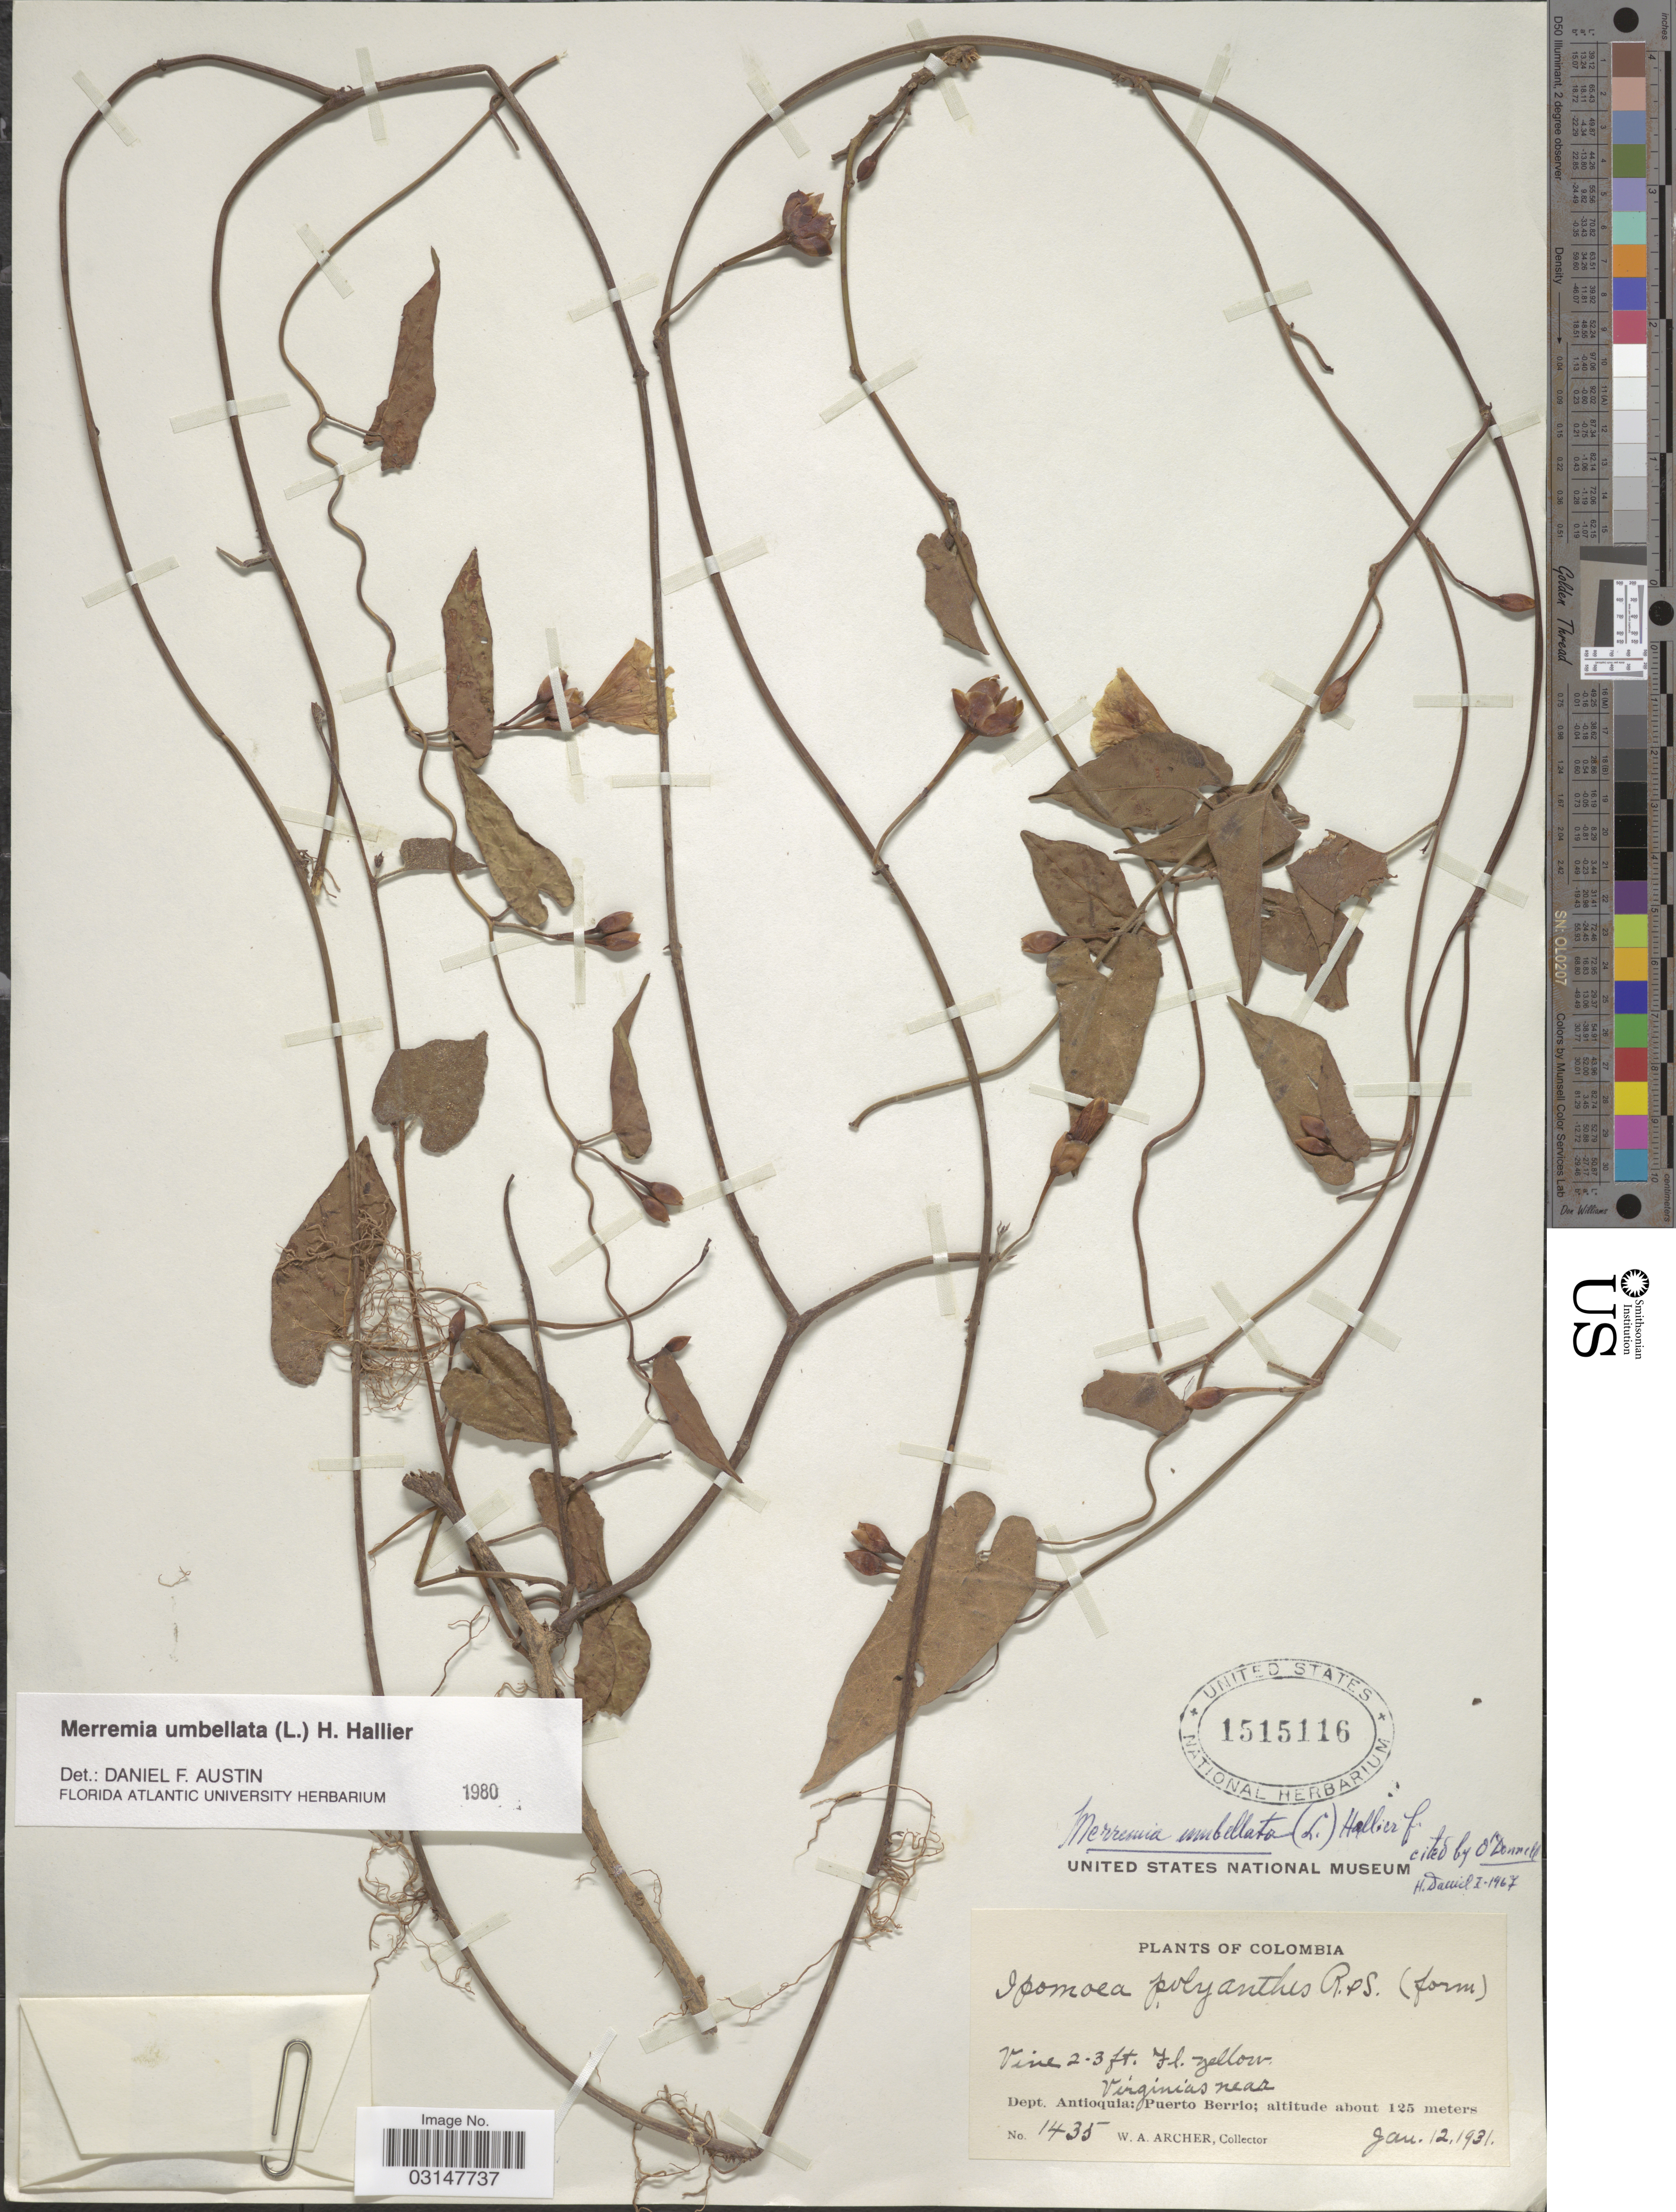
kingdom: Plantae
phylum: Tracheophyta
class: Magnoliopsida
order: Solanales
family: Convolvulaceae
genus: Camonea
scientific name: Camonea umbellata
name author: (L.) A. R. Simões & Staples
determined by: Strong, Mark T., (BOT), Smithsonian Institution - National Museum of Natural History (UNITED STATES)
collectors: W. Archer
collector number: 1435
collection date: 1931-01-12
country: Colombia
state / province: Antioquia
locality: Virginias near Dept. Antioquia: Puerto Berrio.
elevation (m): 125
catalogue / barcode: US 1515116